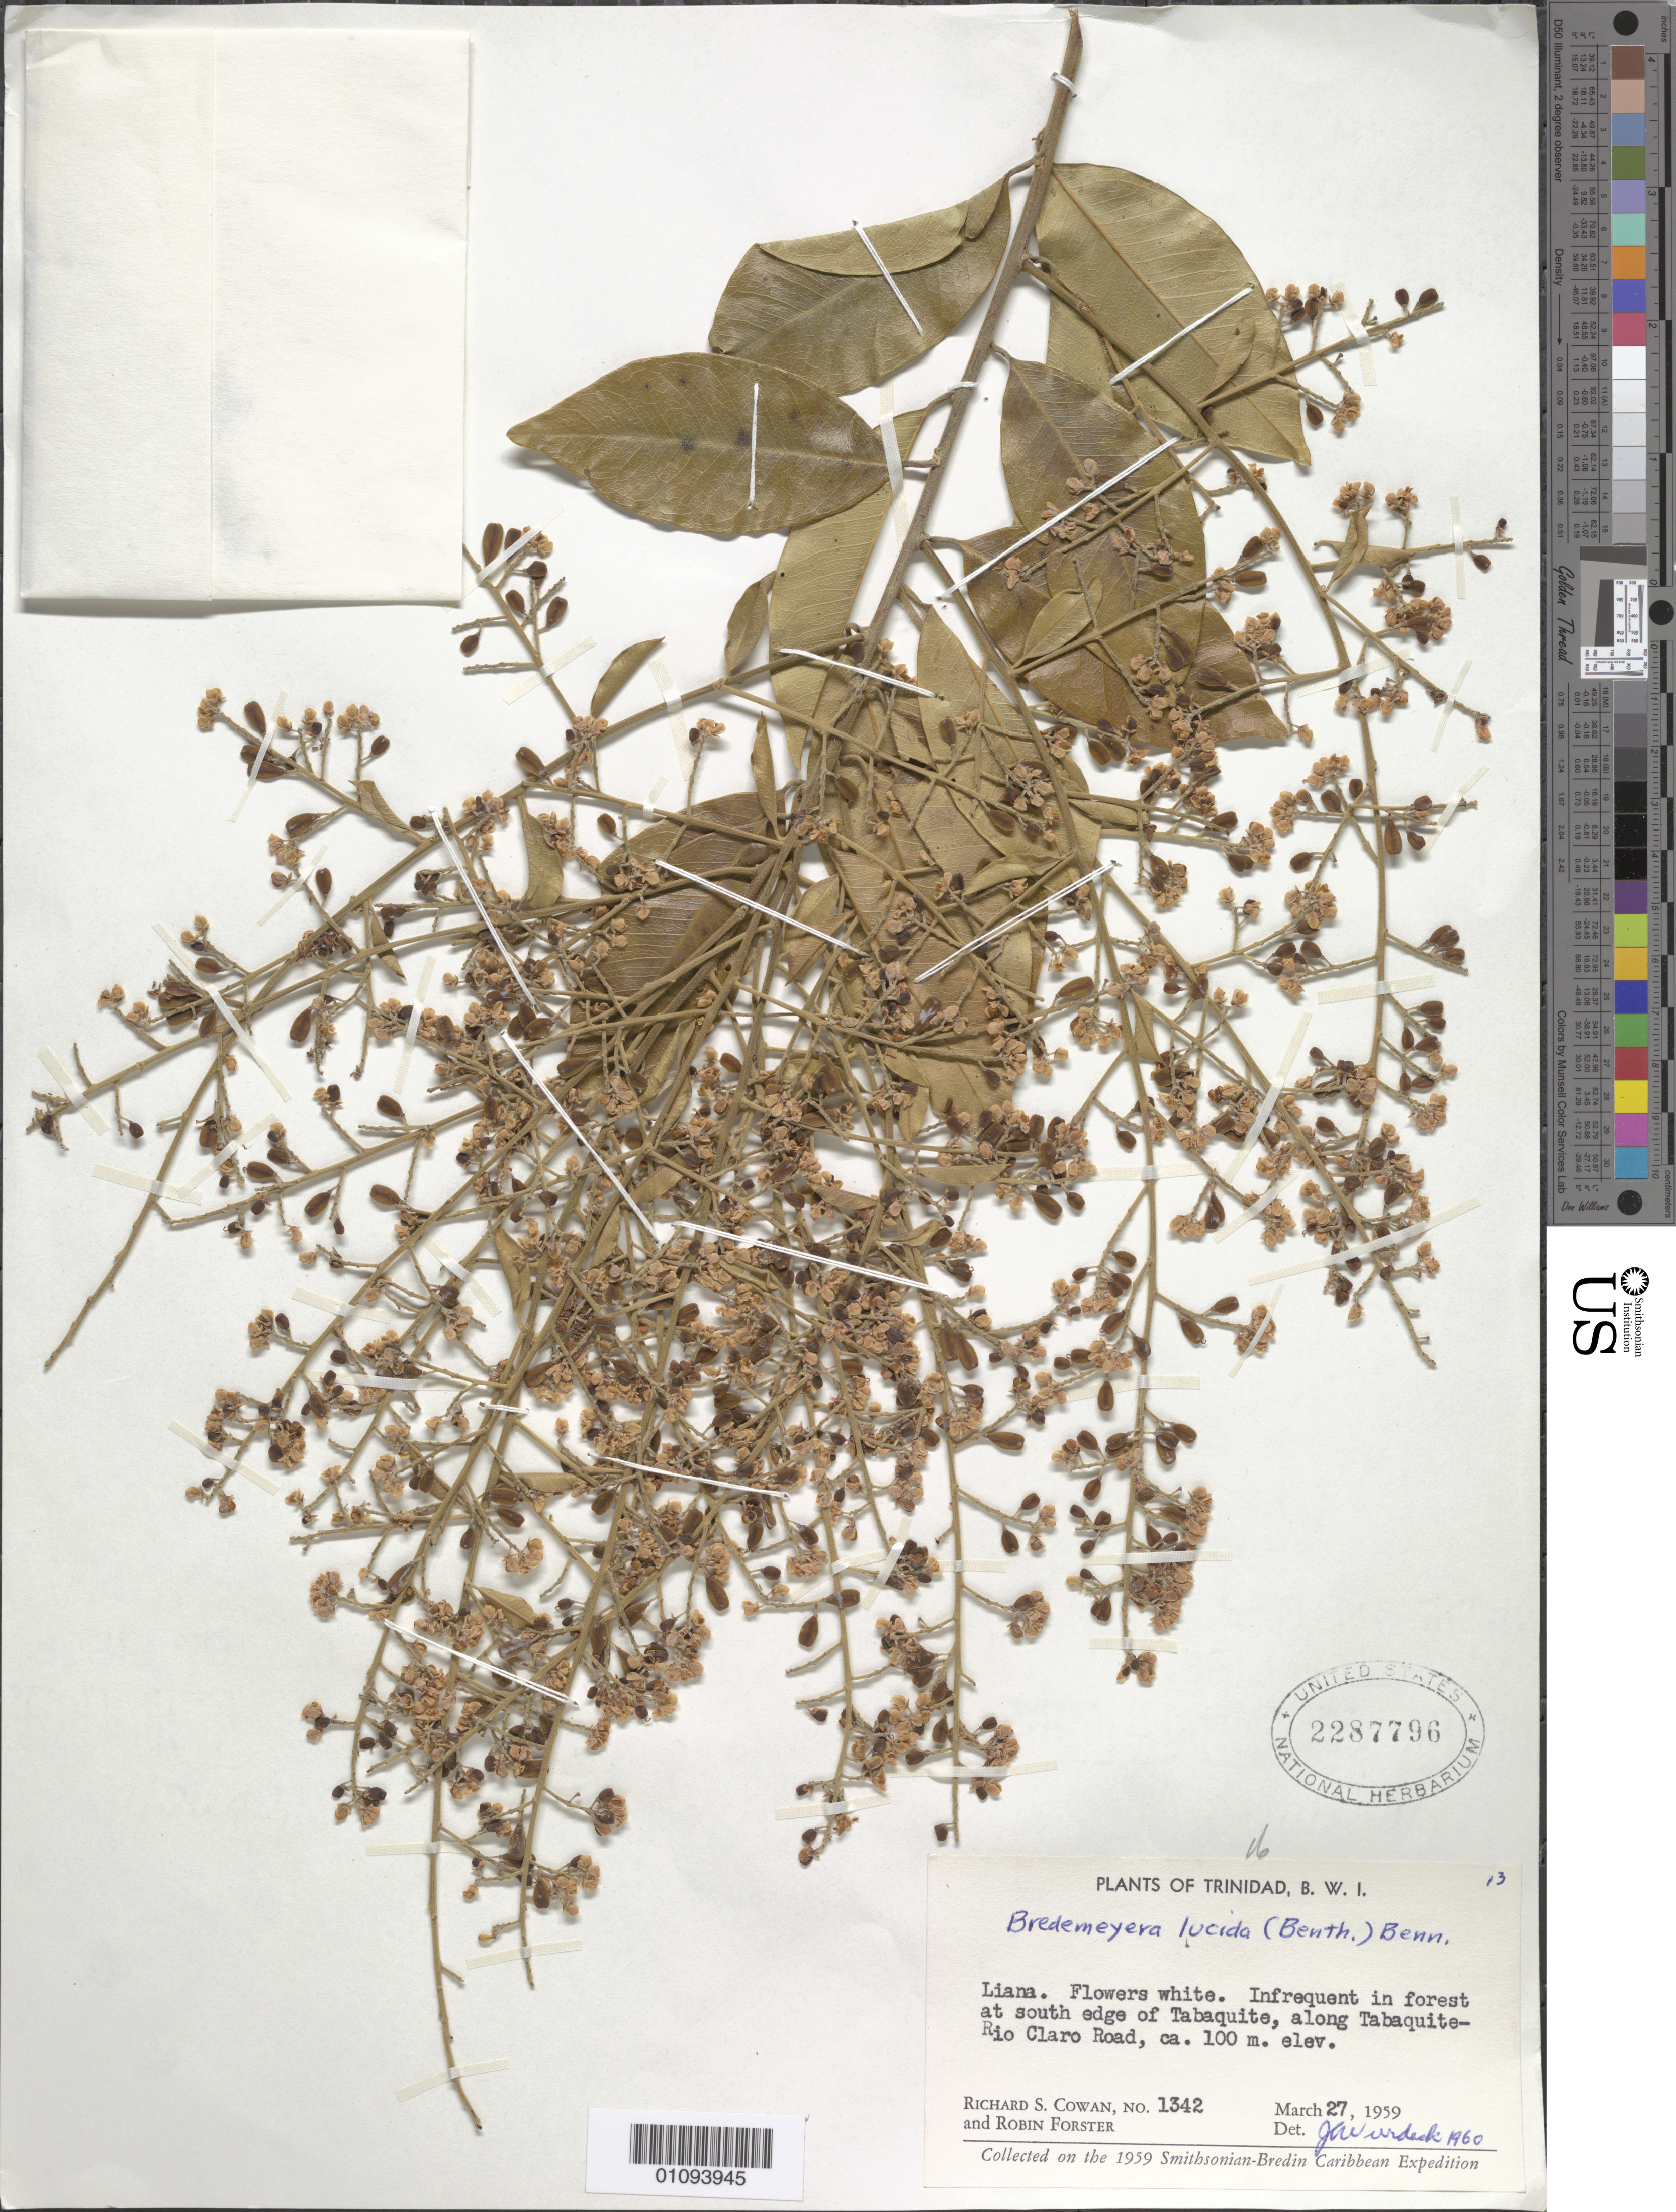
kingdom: Plantae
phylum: Tracheophyta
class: Magnoliopsida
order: Fabales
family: Polygalaceae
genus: Bredemeyera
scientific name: Bredemeyera lucida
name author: (Benth.) Klotzsch ex Hassk.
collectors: R. S. Cowan & R. Forster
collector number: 1342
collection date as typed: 27 Mar 1959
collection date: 1959-03-27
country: Trinidad and Tobago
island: Trinidad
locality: In forest at S edge of Tabaquite, along Tabaquite Rio Claro Road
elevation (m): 100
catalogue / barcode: US 2287796